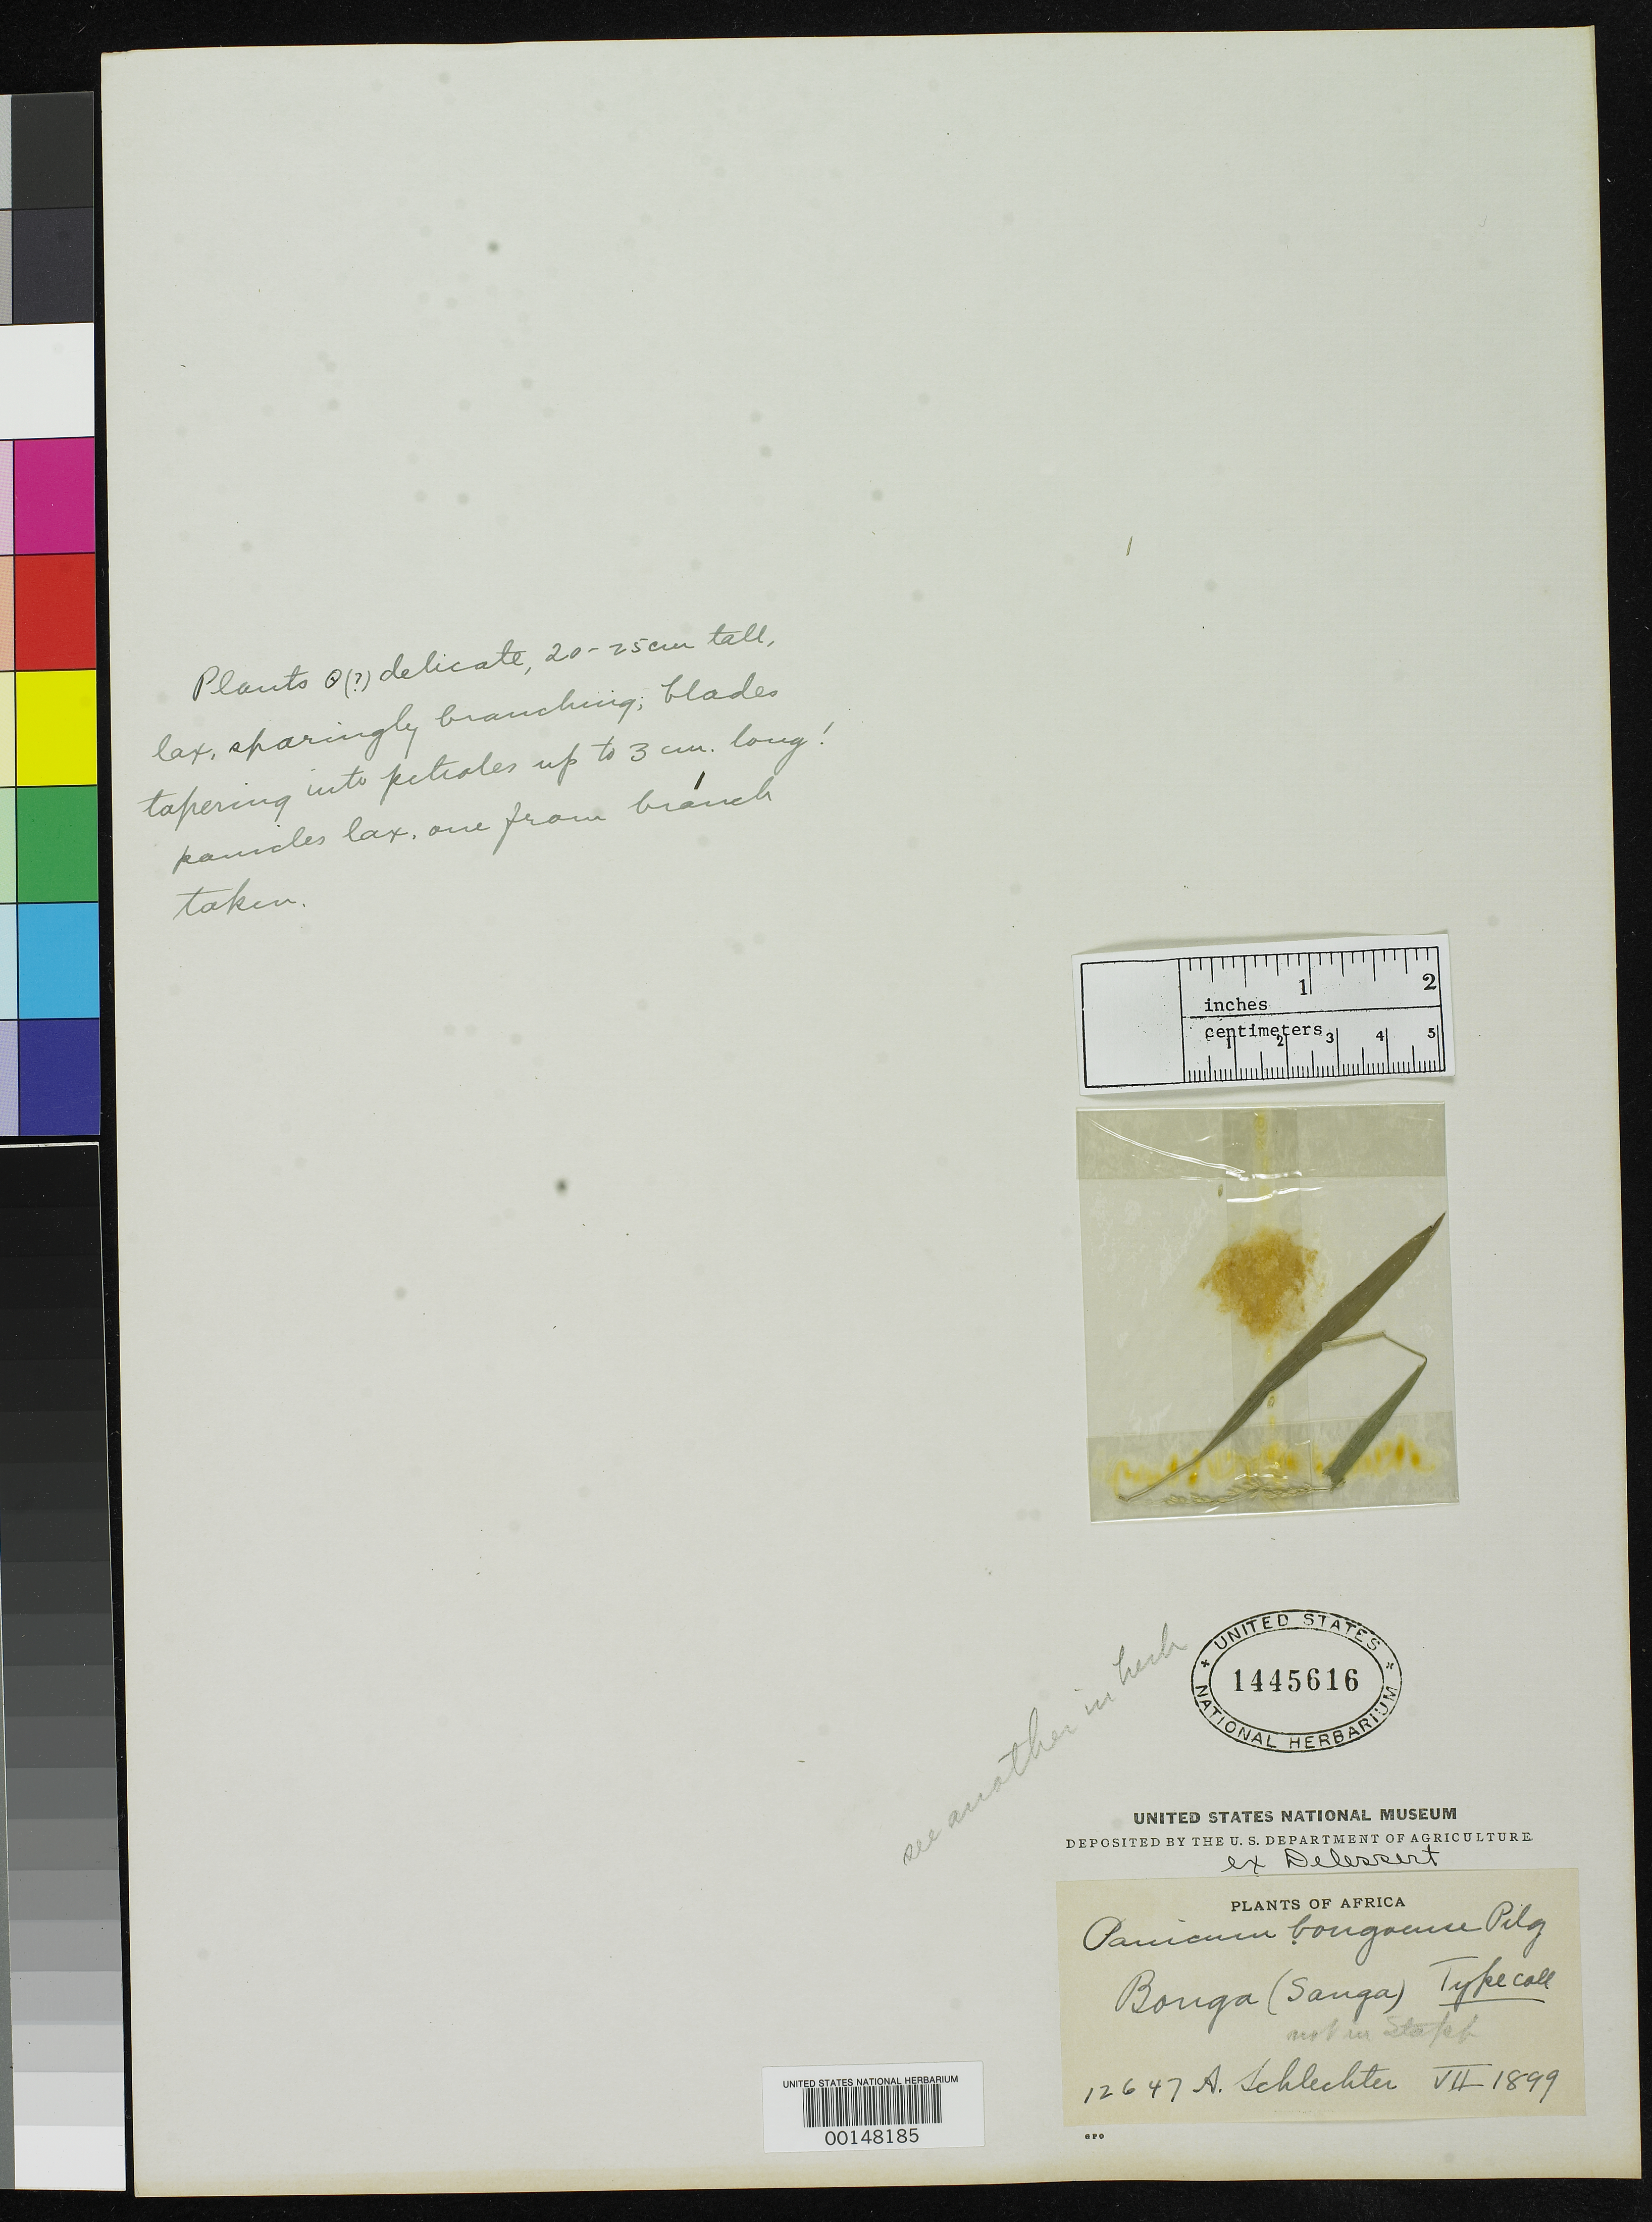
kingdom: Plantae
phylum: Tracheophyta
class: Liliopsida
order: Poales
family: Poaceae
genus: Panicum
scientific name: Panicum bongaense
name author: Pilg.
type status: Syntype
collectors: A. Schlechter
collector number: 12647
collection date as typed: Jul 1899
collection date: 1899-07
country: Congo, Democratic Republic of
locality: Bonga, Sanga, west Africa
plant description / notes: Fragmentary material of type specimen ex herb. Delessert.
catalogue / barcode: US 1445616